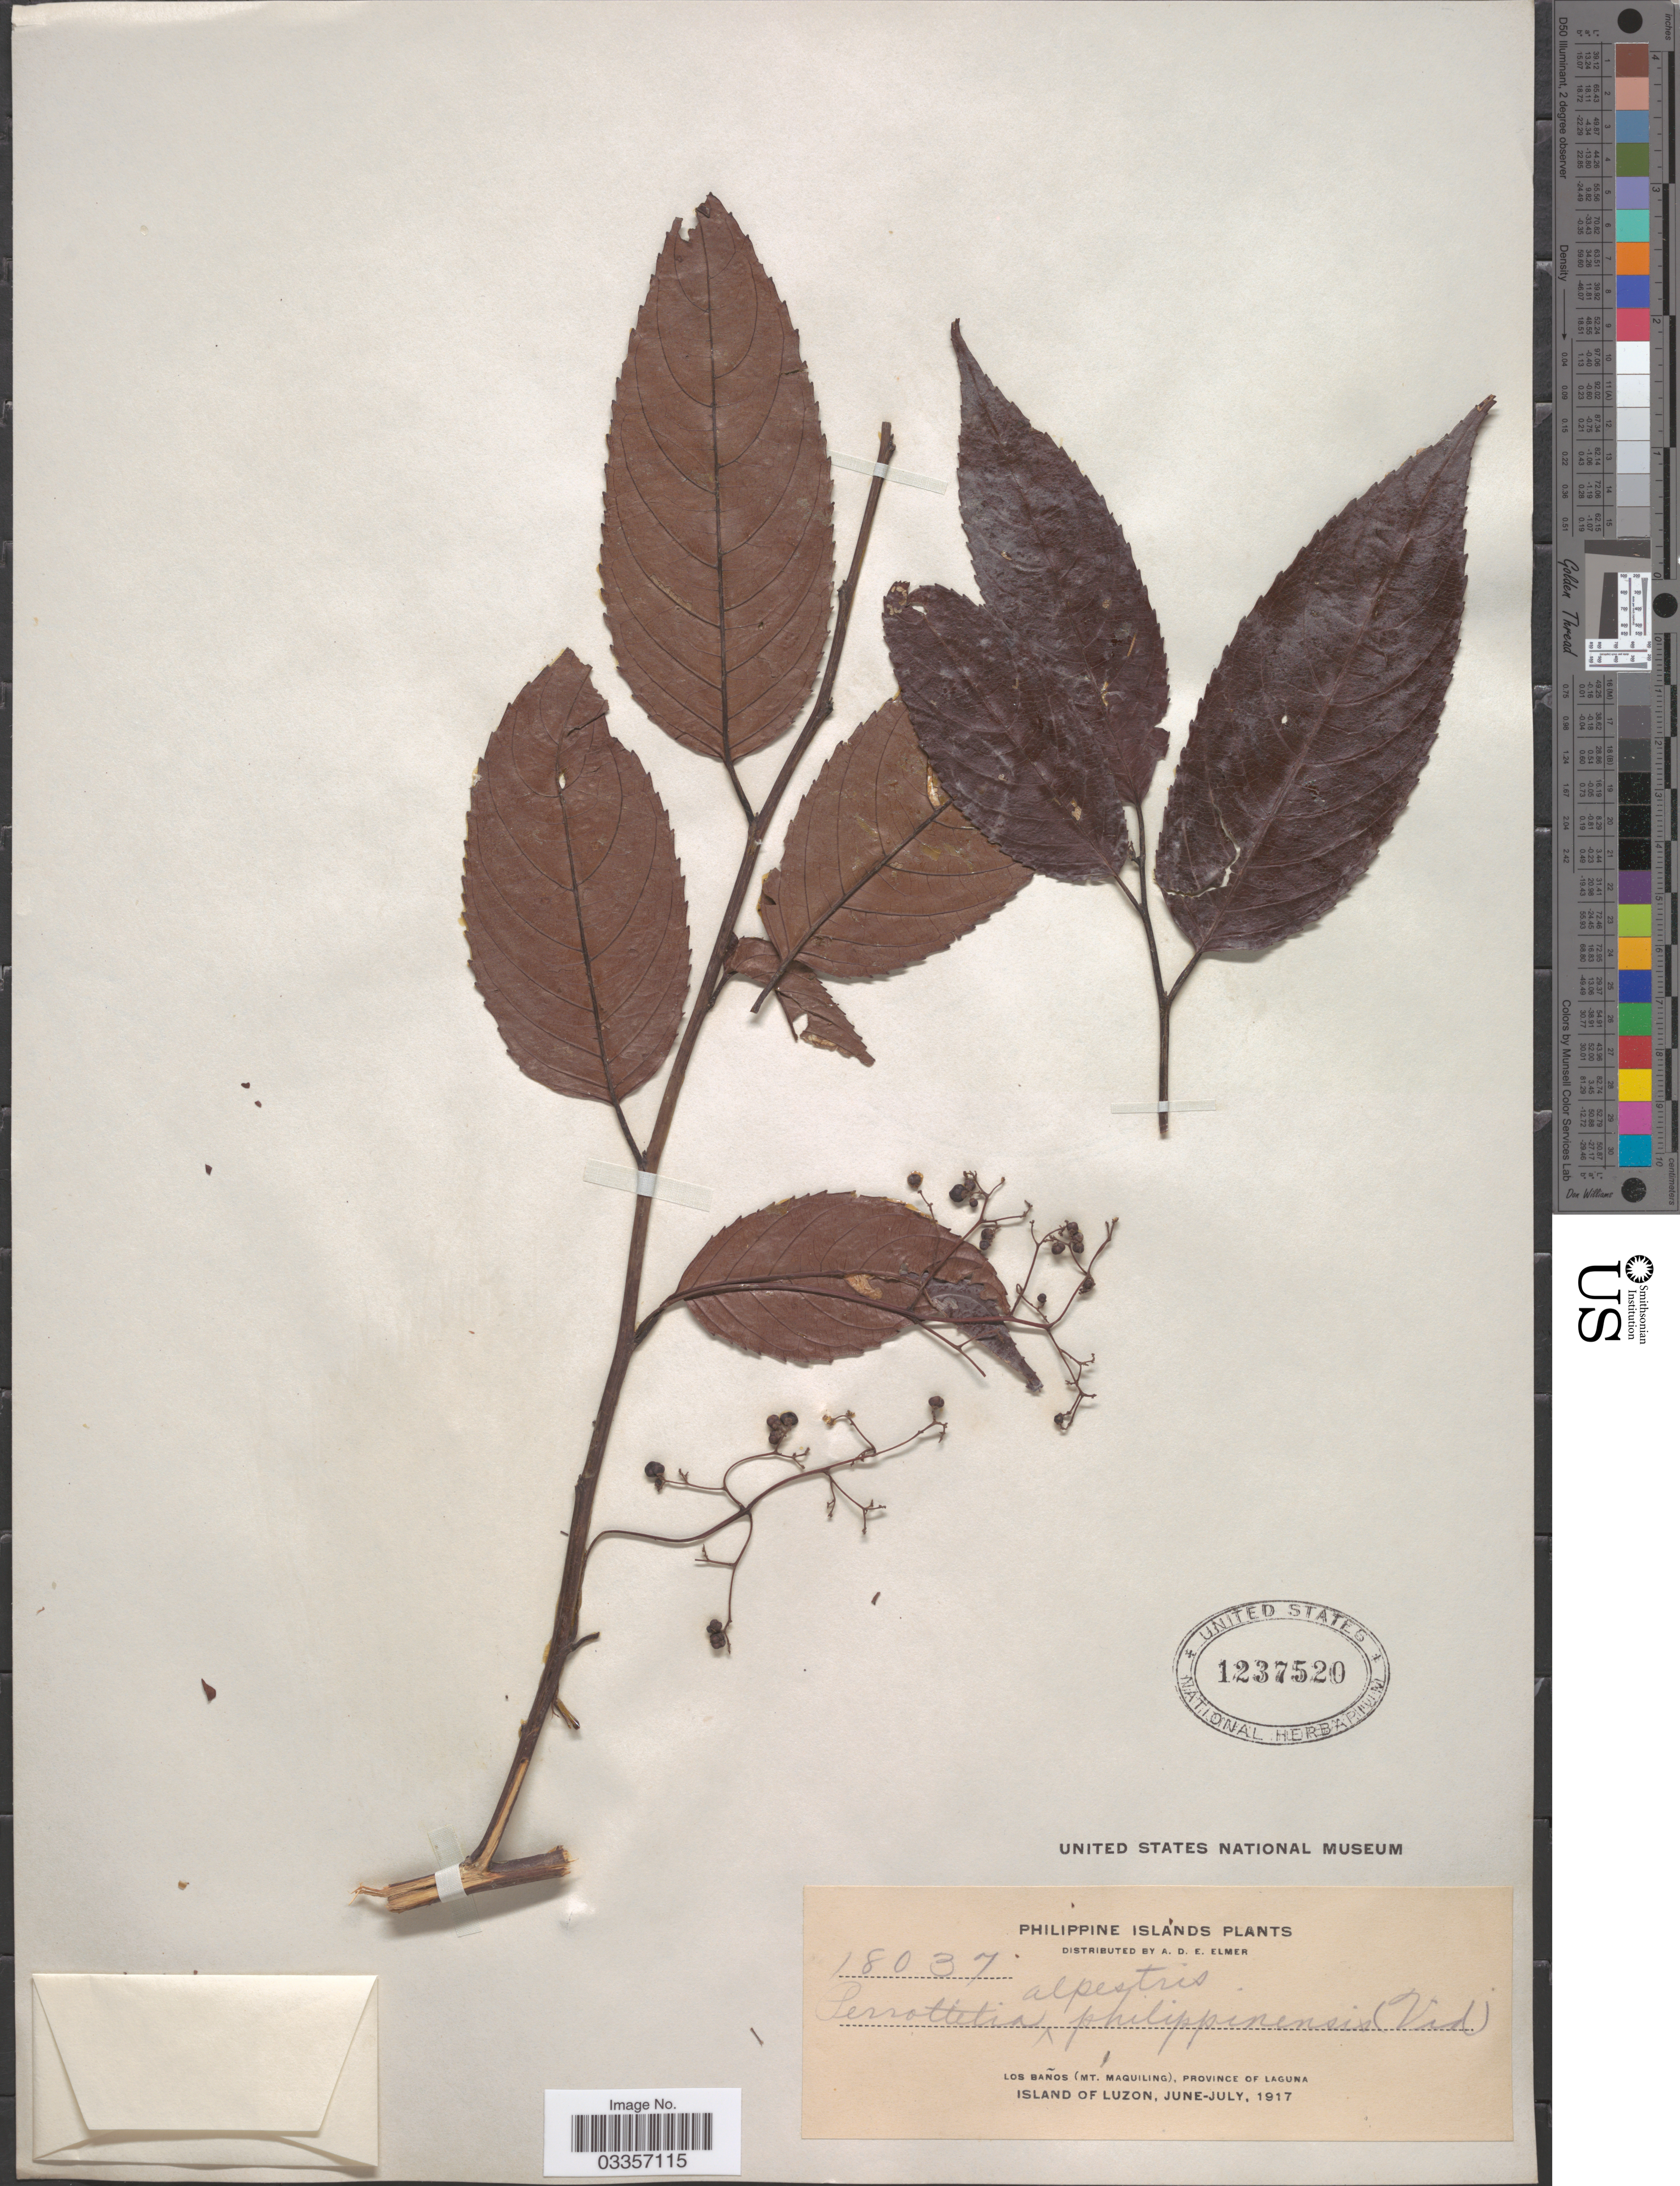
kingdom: Plantae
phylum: Tracheophyta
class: Magnoliopsida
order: Huerteales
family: Dipentodontaceae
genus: Perrottetia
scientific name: Perrottetia alpestris subsp. philippinensis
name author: (S. Vidal) Ding Hou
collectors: A. D. E. Elmer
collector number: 18037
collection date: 1917-06/1917-07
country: Philippines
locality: Los Baños (Mt. Maquiling), Province of Laguna, Island of Luzon.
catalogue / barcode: US 1237520